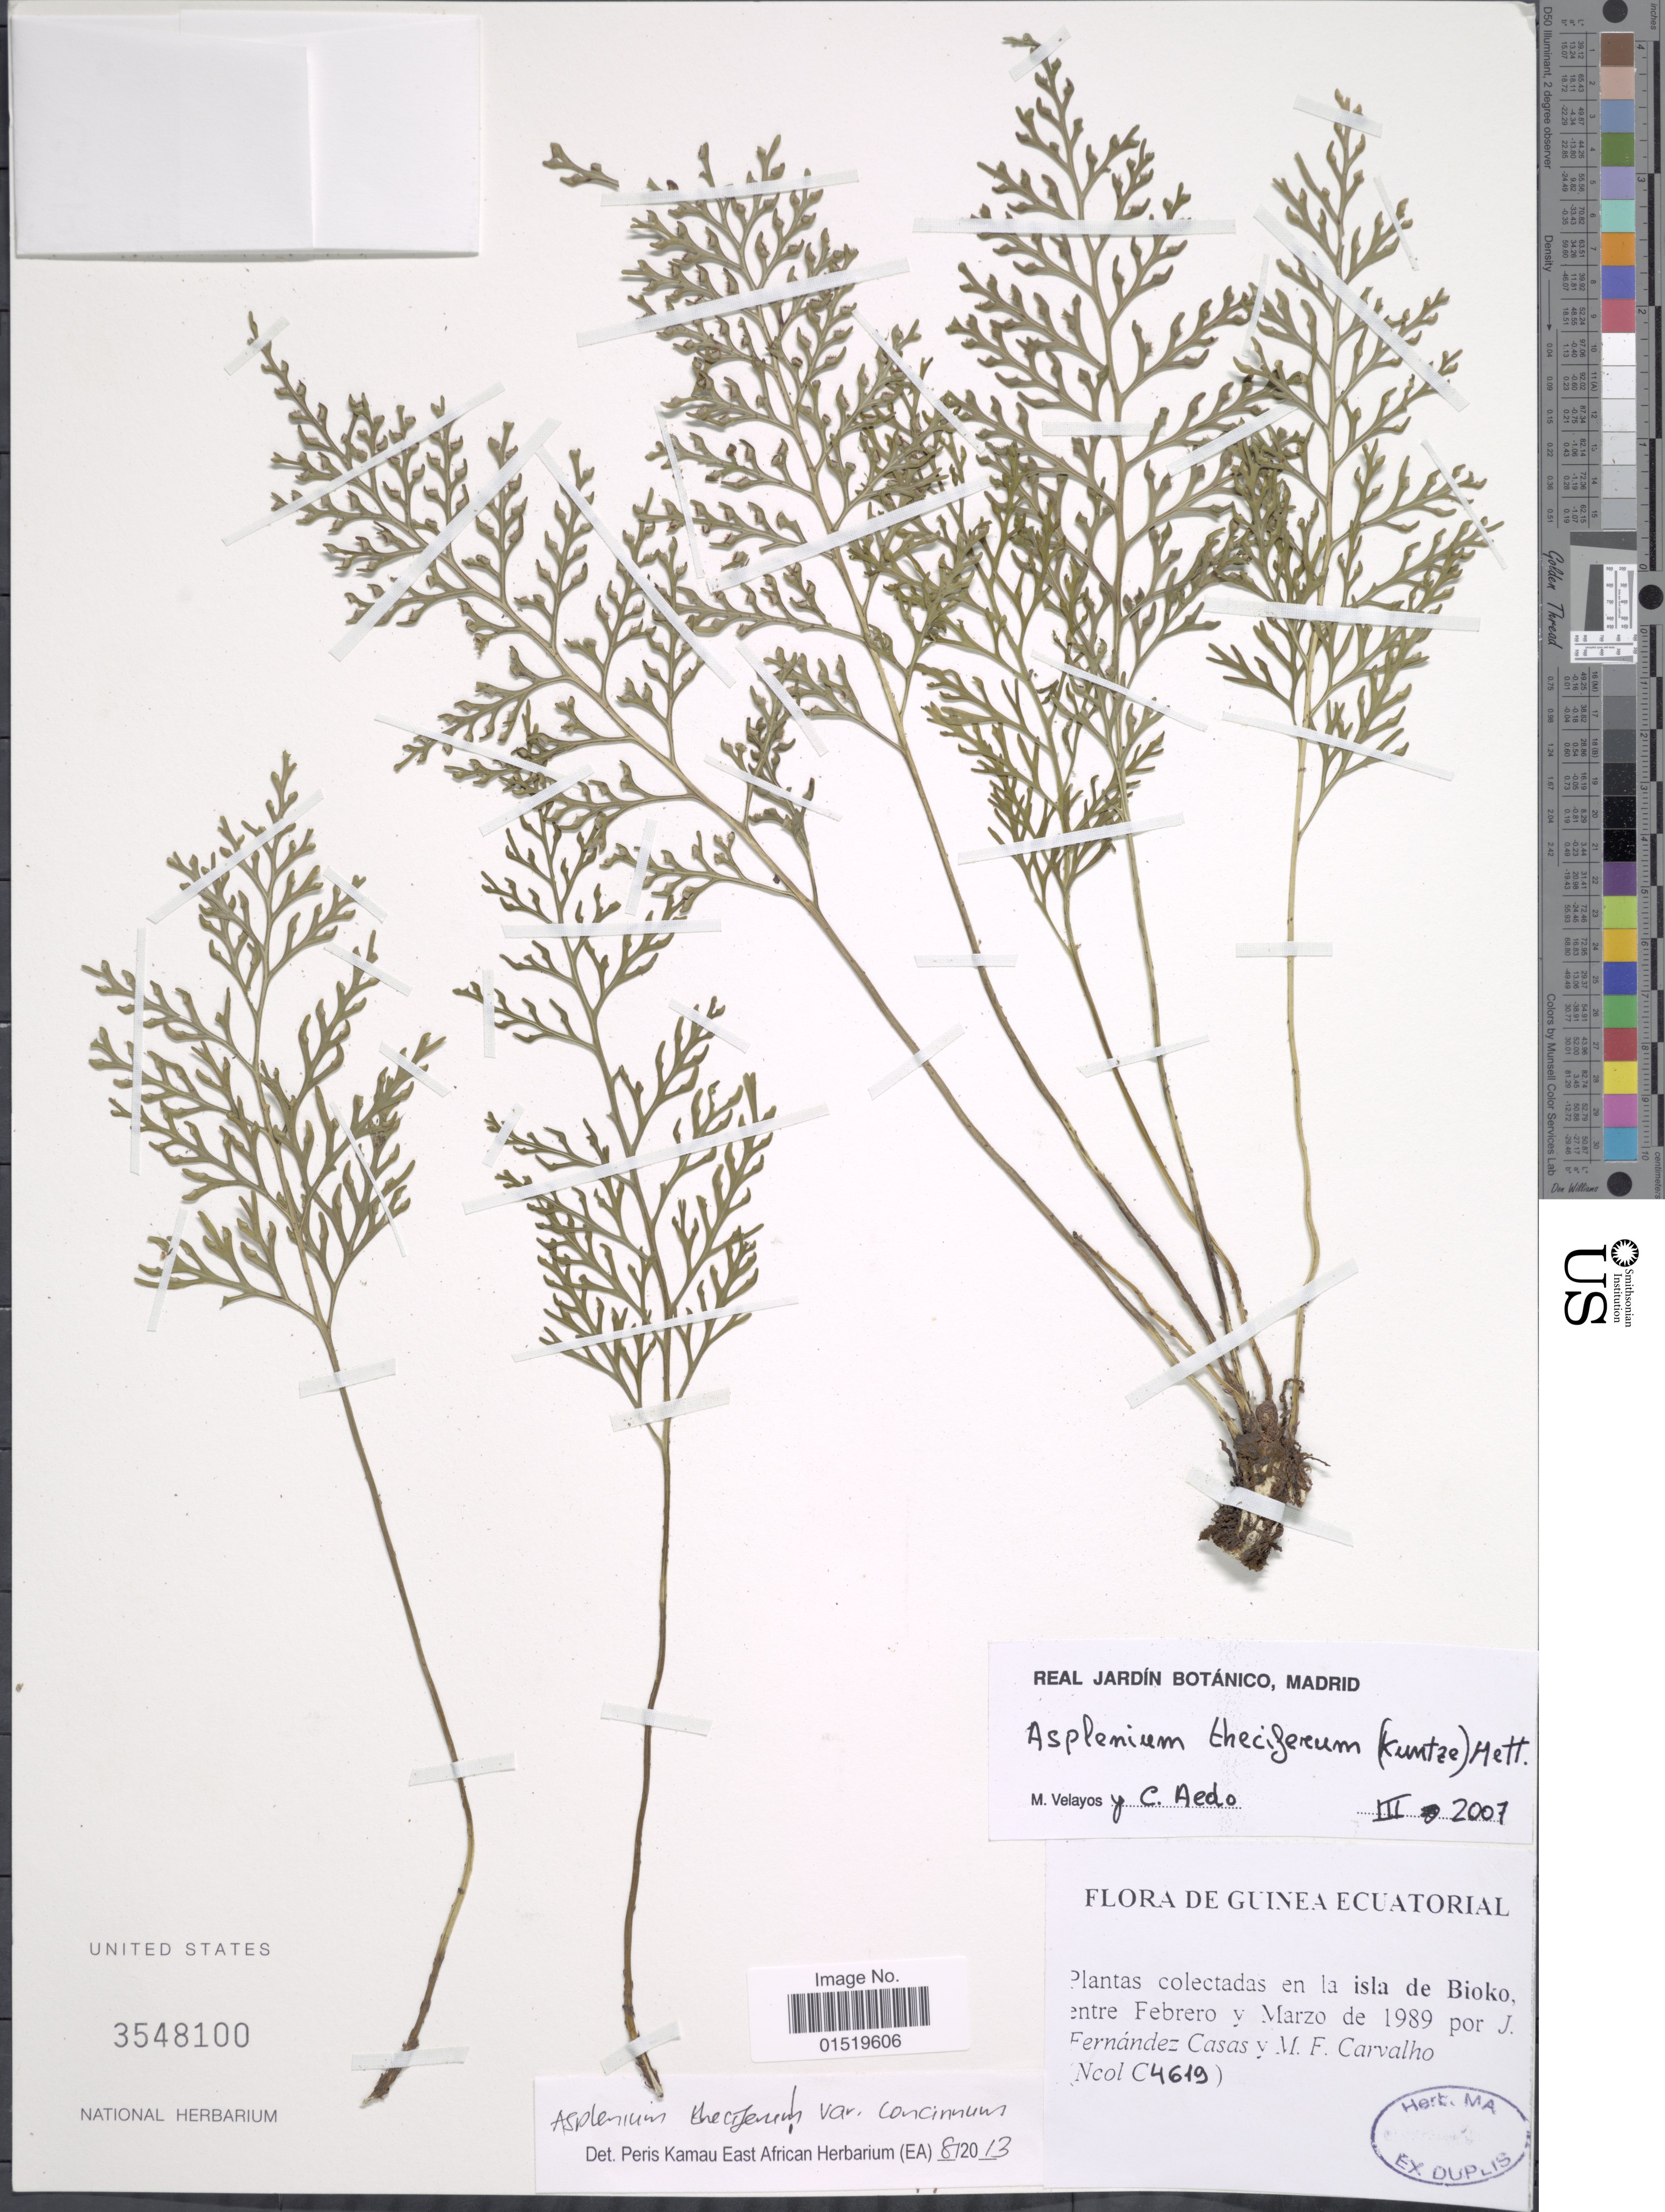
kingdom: Plantae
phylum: Tracheophyta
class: Polypodiopsida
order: Polypodiales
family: Aspleniaceae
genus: Asplenium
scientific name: Asplenium theciferum var. concinnum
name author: (Schrad.) Schelpe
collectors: J. Casas & M. F. Carvalho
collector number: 4619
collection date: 1989-02/1989-03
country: Equatorial Guinea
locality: En la isla de Bioko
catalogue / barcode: US 3548100